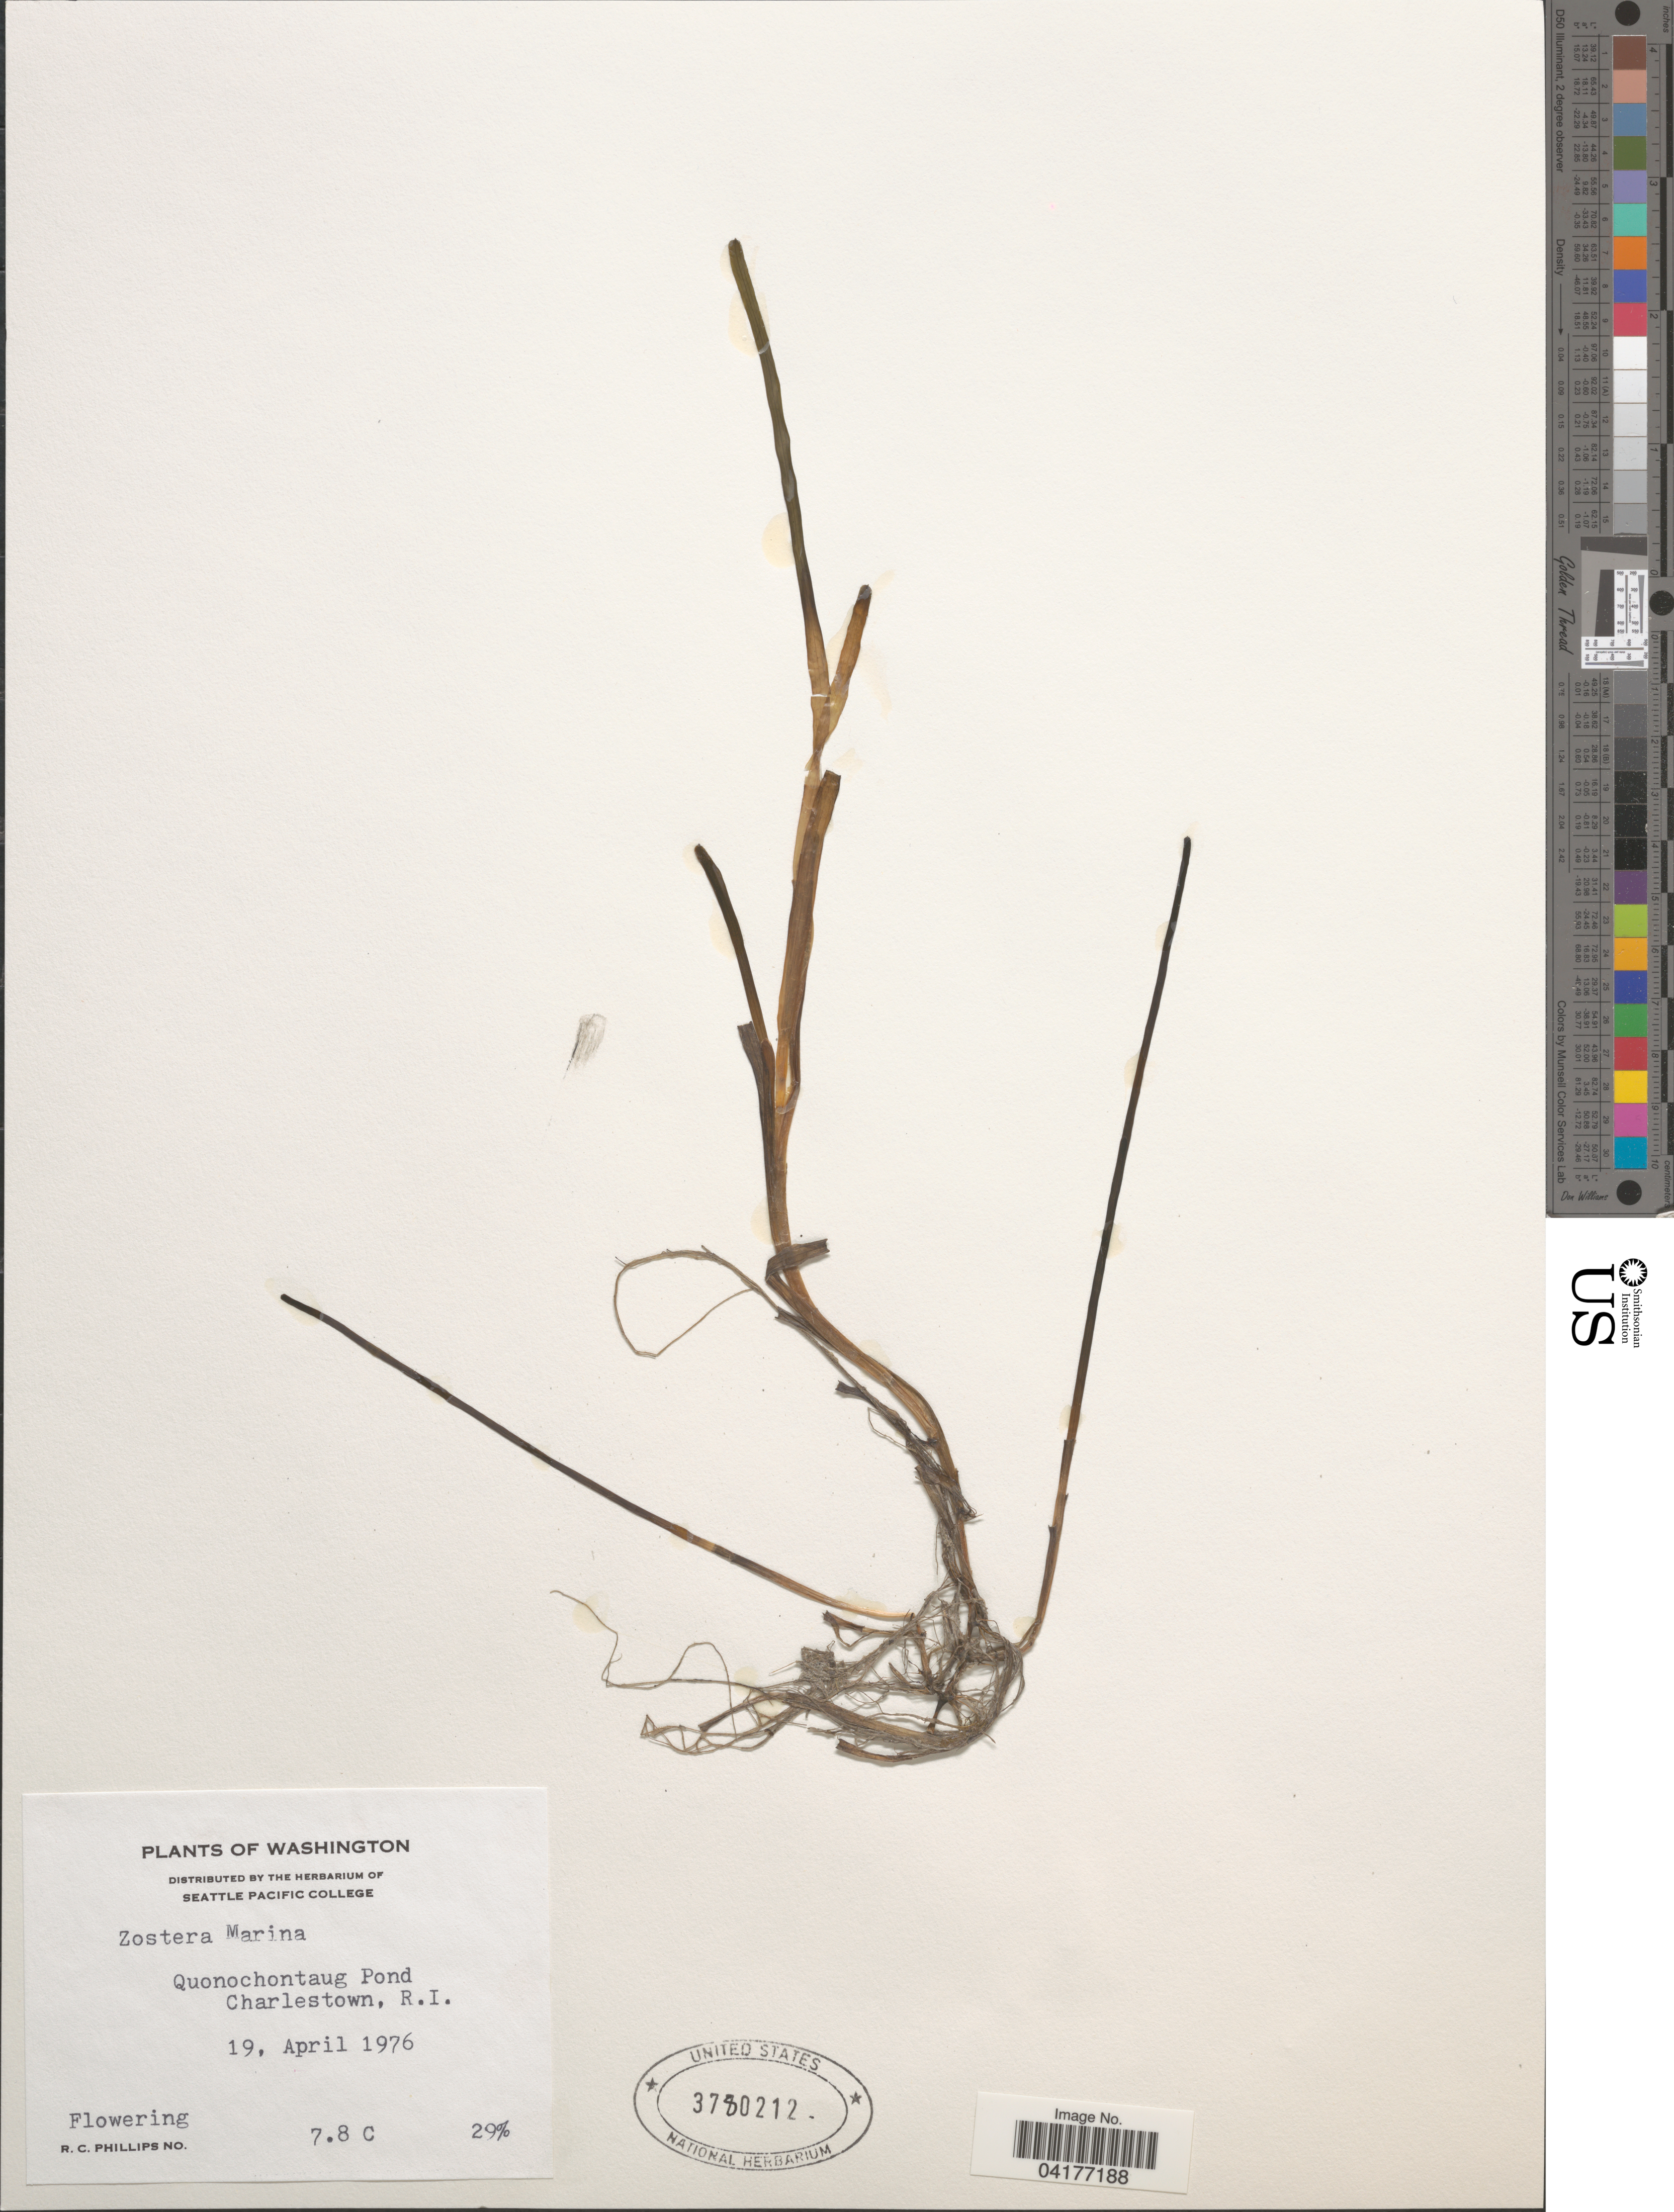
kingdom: Plantae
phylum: Tracheophyta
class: Liliopsida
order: Alismatales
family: Zosteraceae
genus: Zostera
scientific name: Zostera marina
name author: L.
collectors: R. C. Phillips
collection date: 1976-04-19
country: United States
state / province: Rhode Island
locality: Quonochontaug Pond, Charlestown.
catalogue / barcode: US 3780212